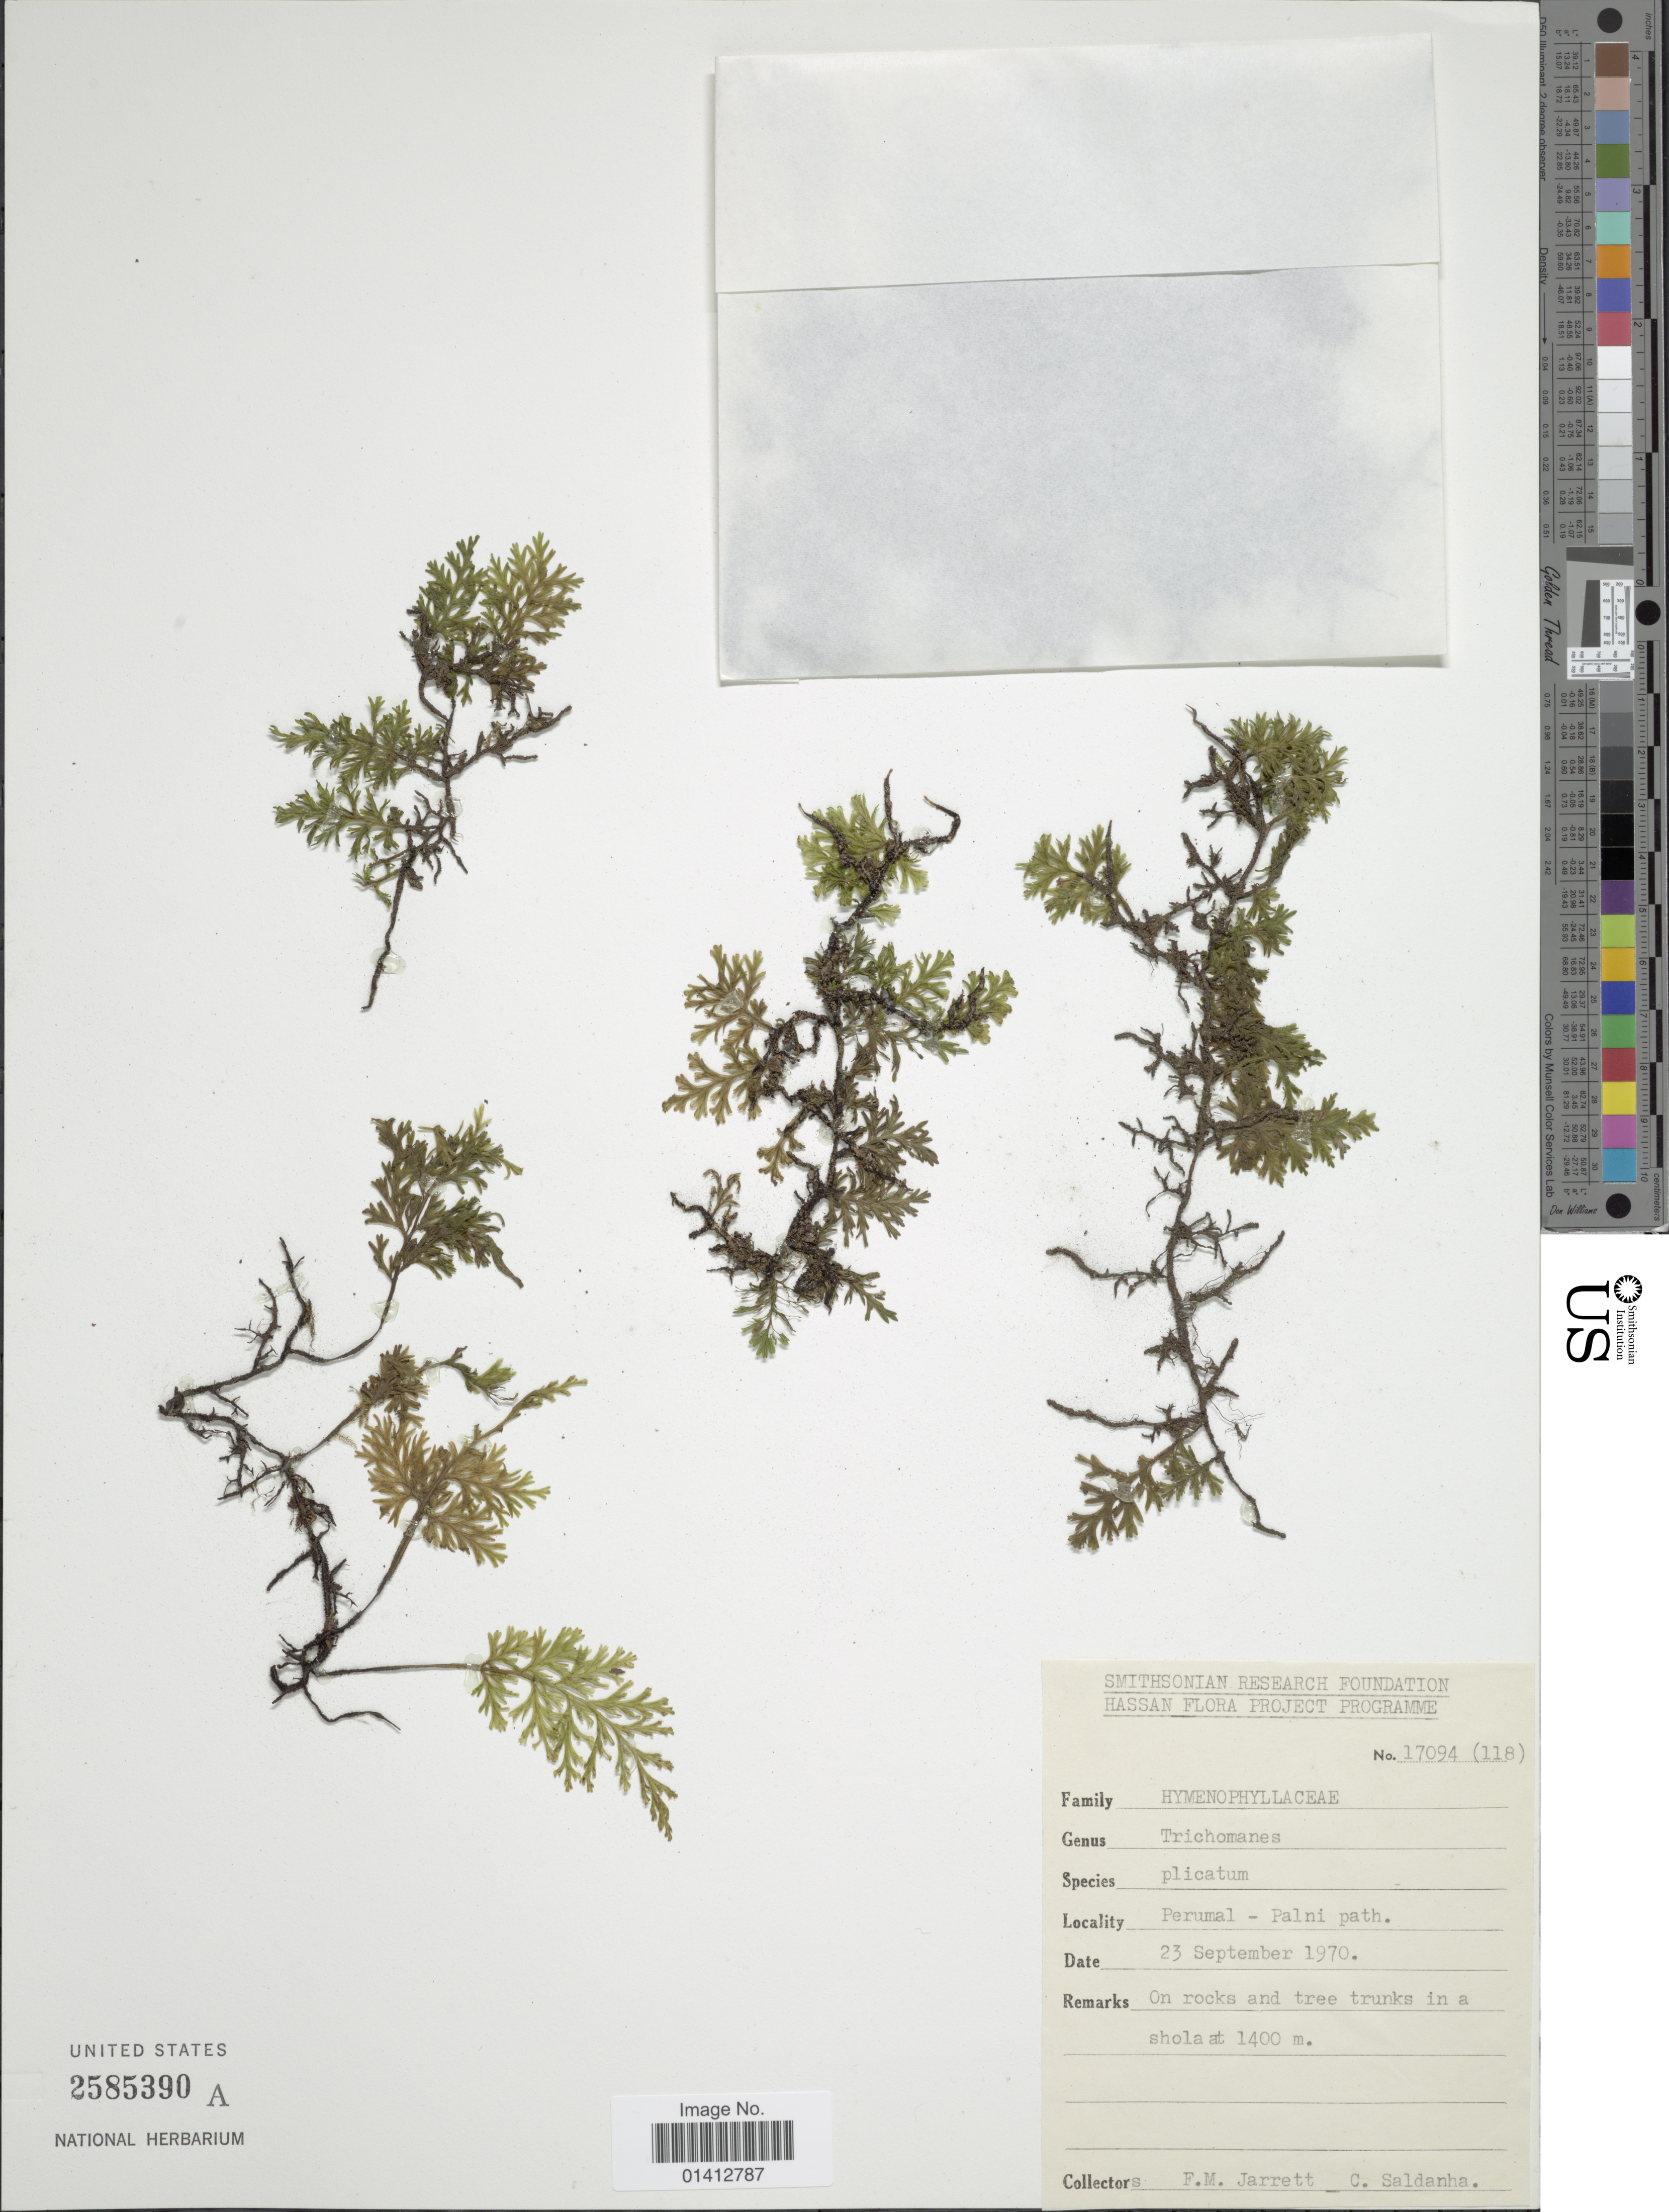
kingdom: Plantae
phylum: Tracheophyta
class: Polypodiopsida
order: Hymenophyllales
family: Hymenophyllaceae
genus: Crepidomanes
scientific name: Crepidomanes plicatum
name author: (Bosch) Ching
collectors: F. M. Jarrett & C. Saldanha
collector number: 17094 (118)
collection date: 1970-09-23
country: India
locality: Hassan, Perumal - Palni Path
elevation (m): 1400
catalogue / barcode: US 2585390A